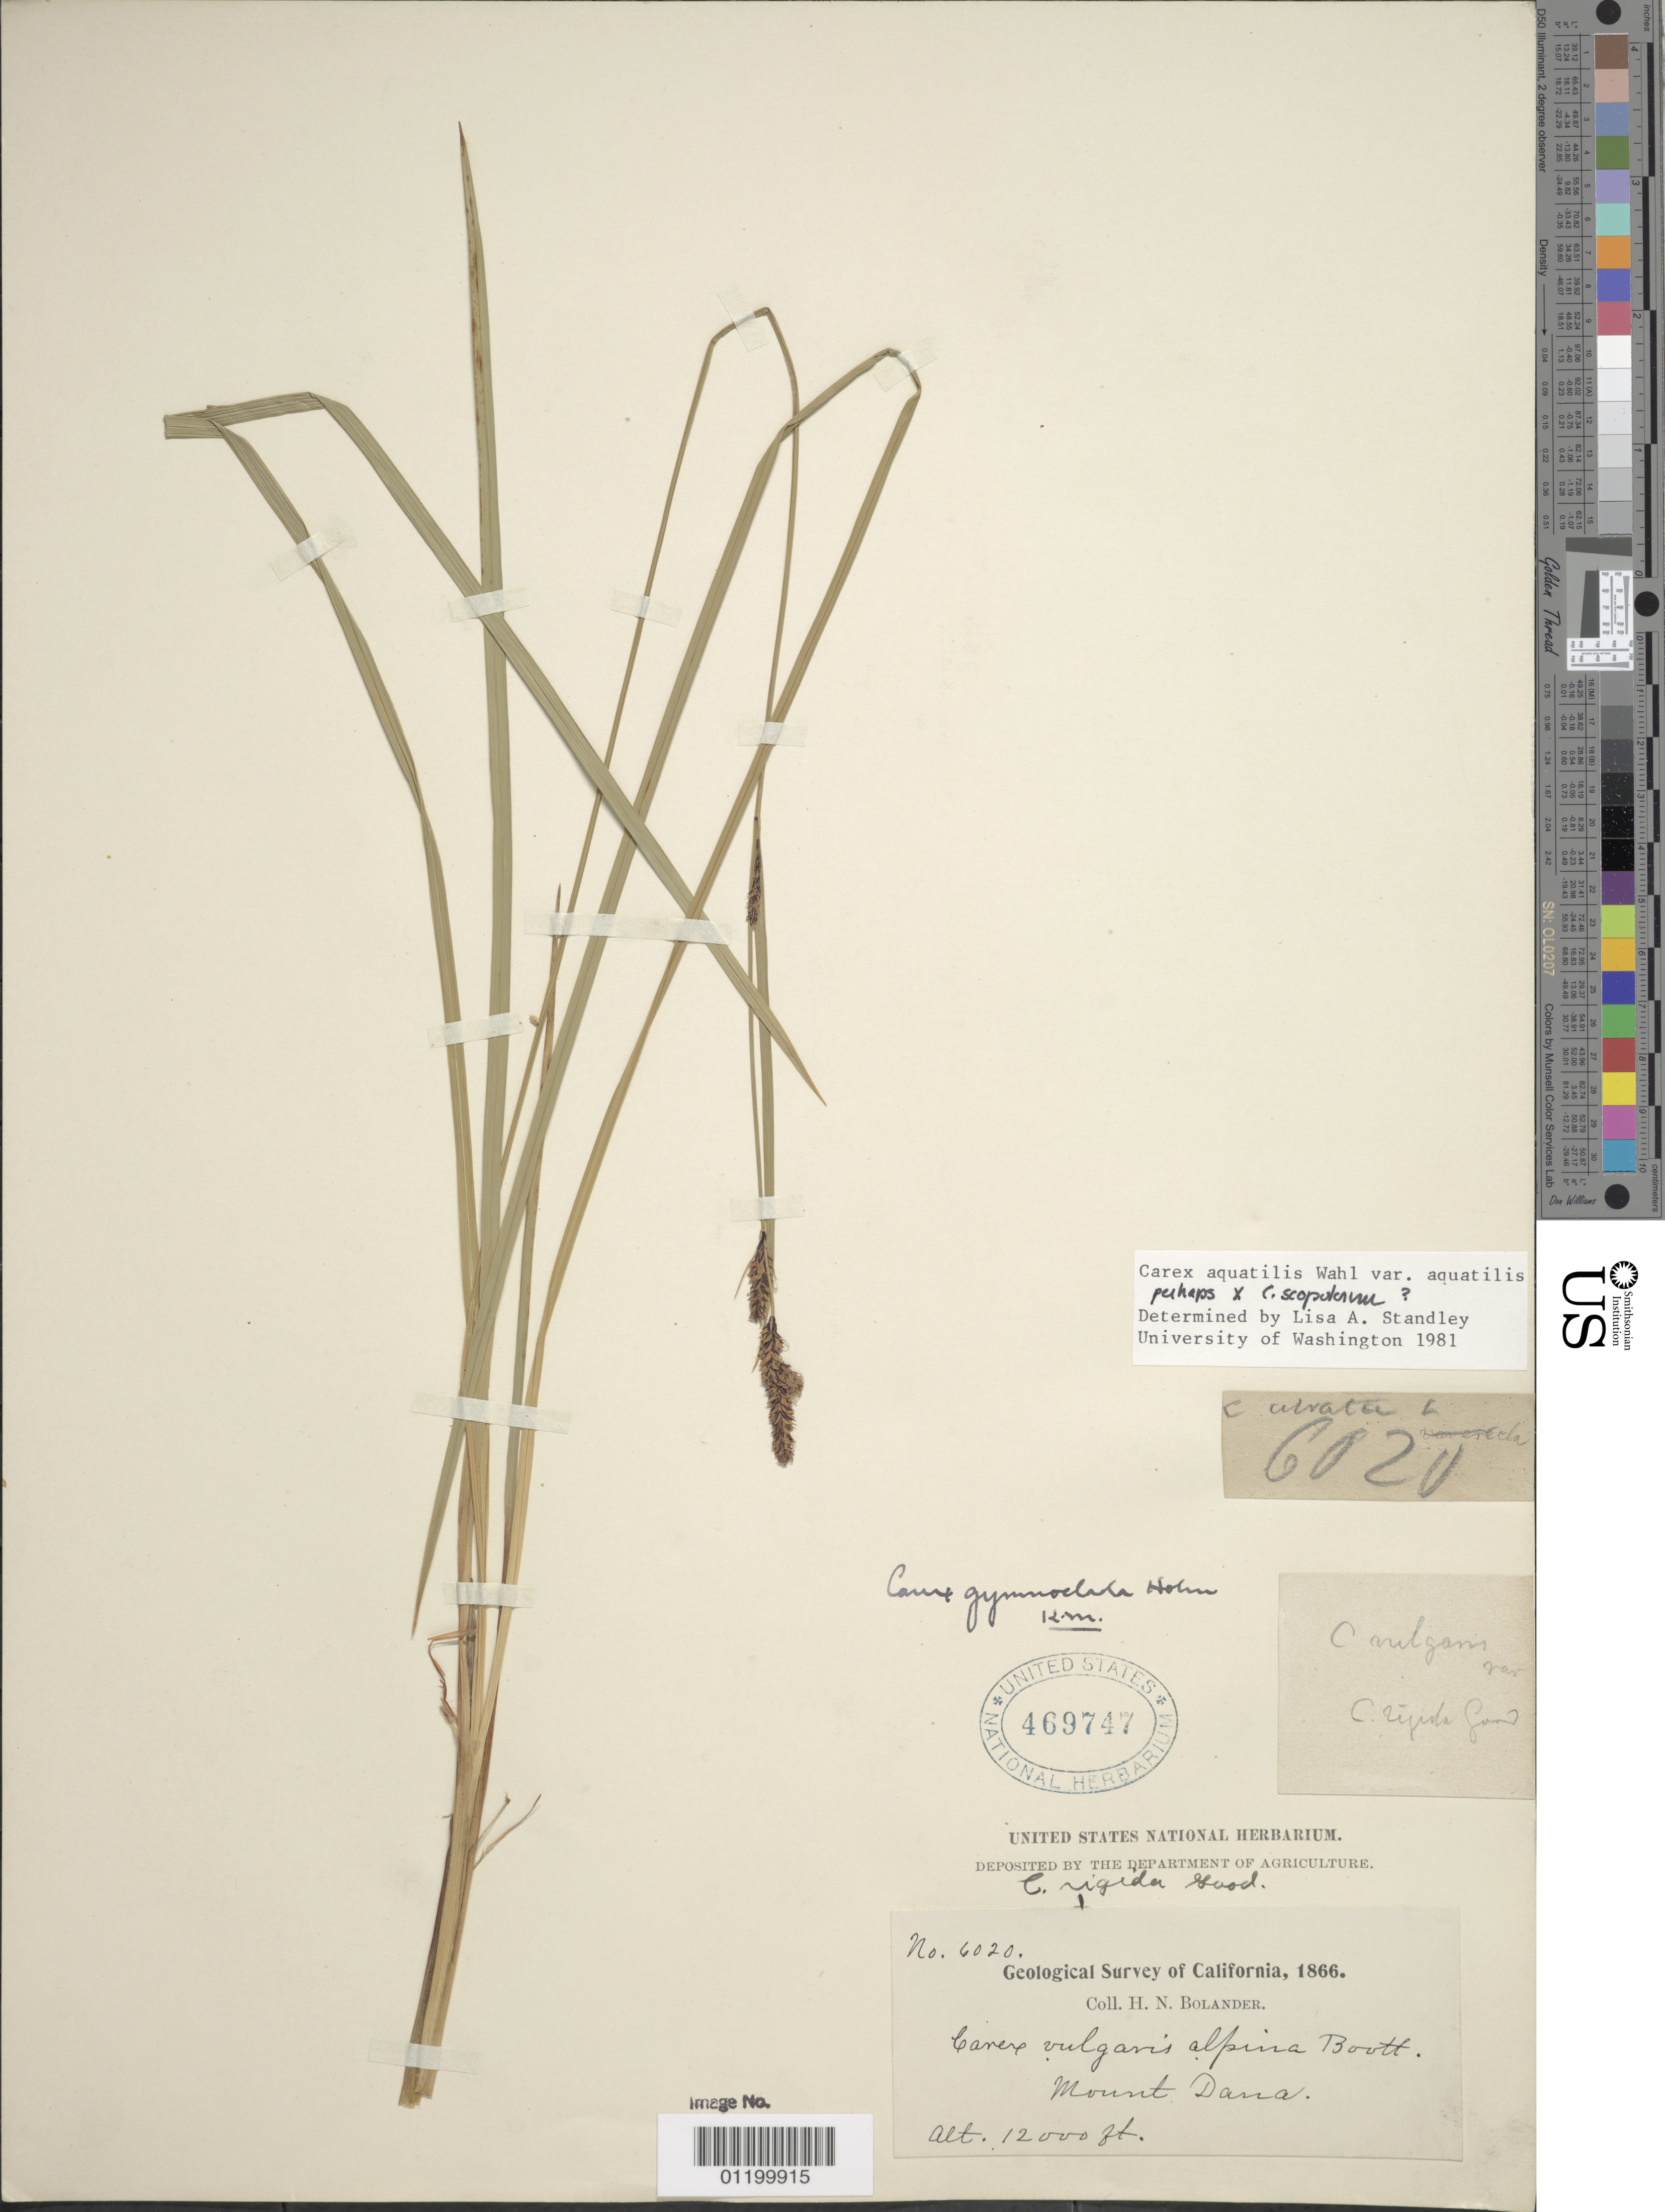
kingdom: Plantae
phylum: Tracheophyta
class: Liliopsida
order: Poales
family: Cyperaceae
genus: Carex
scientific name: Carex aquatilis var. aquatilis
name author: Wahlenb.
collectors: H. Bolander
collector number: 6020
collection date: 1866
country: United States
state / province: California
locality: Mount Dana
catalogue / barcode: US 469747